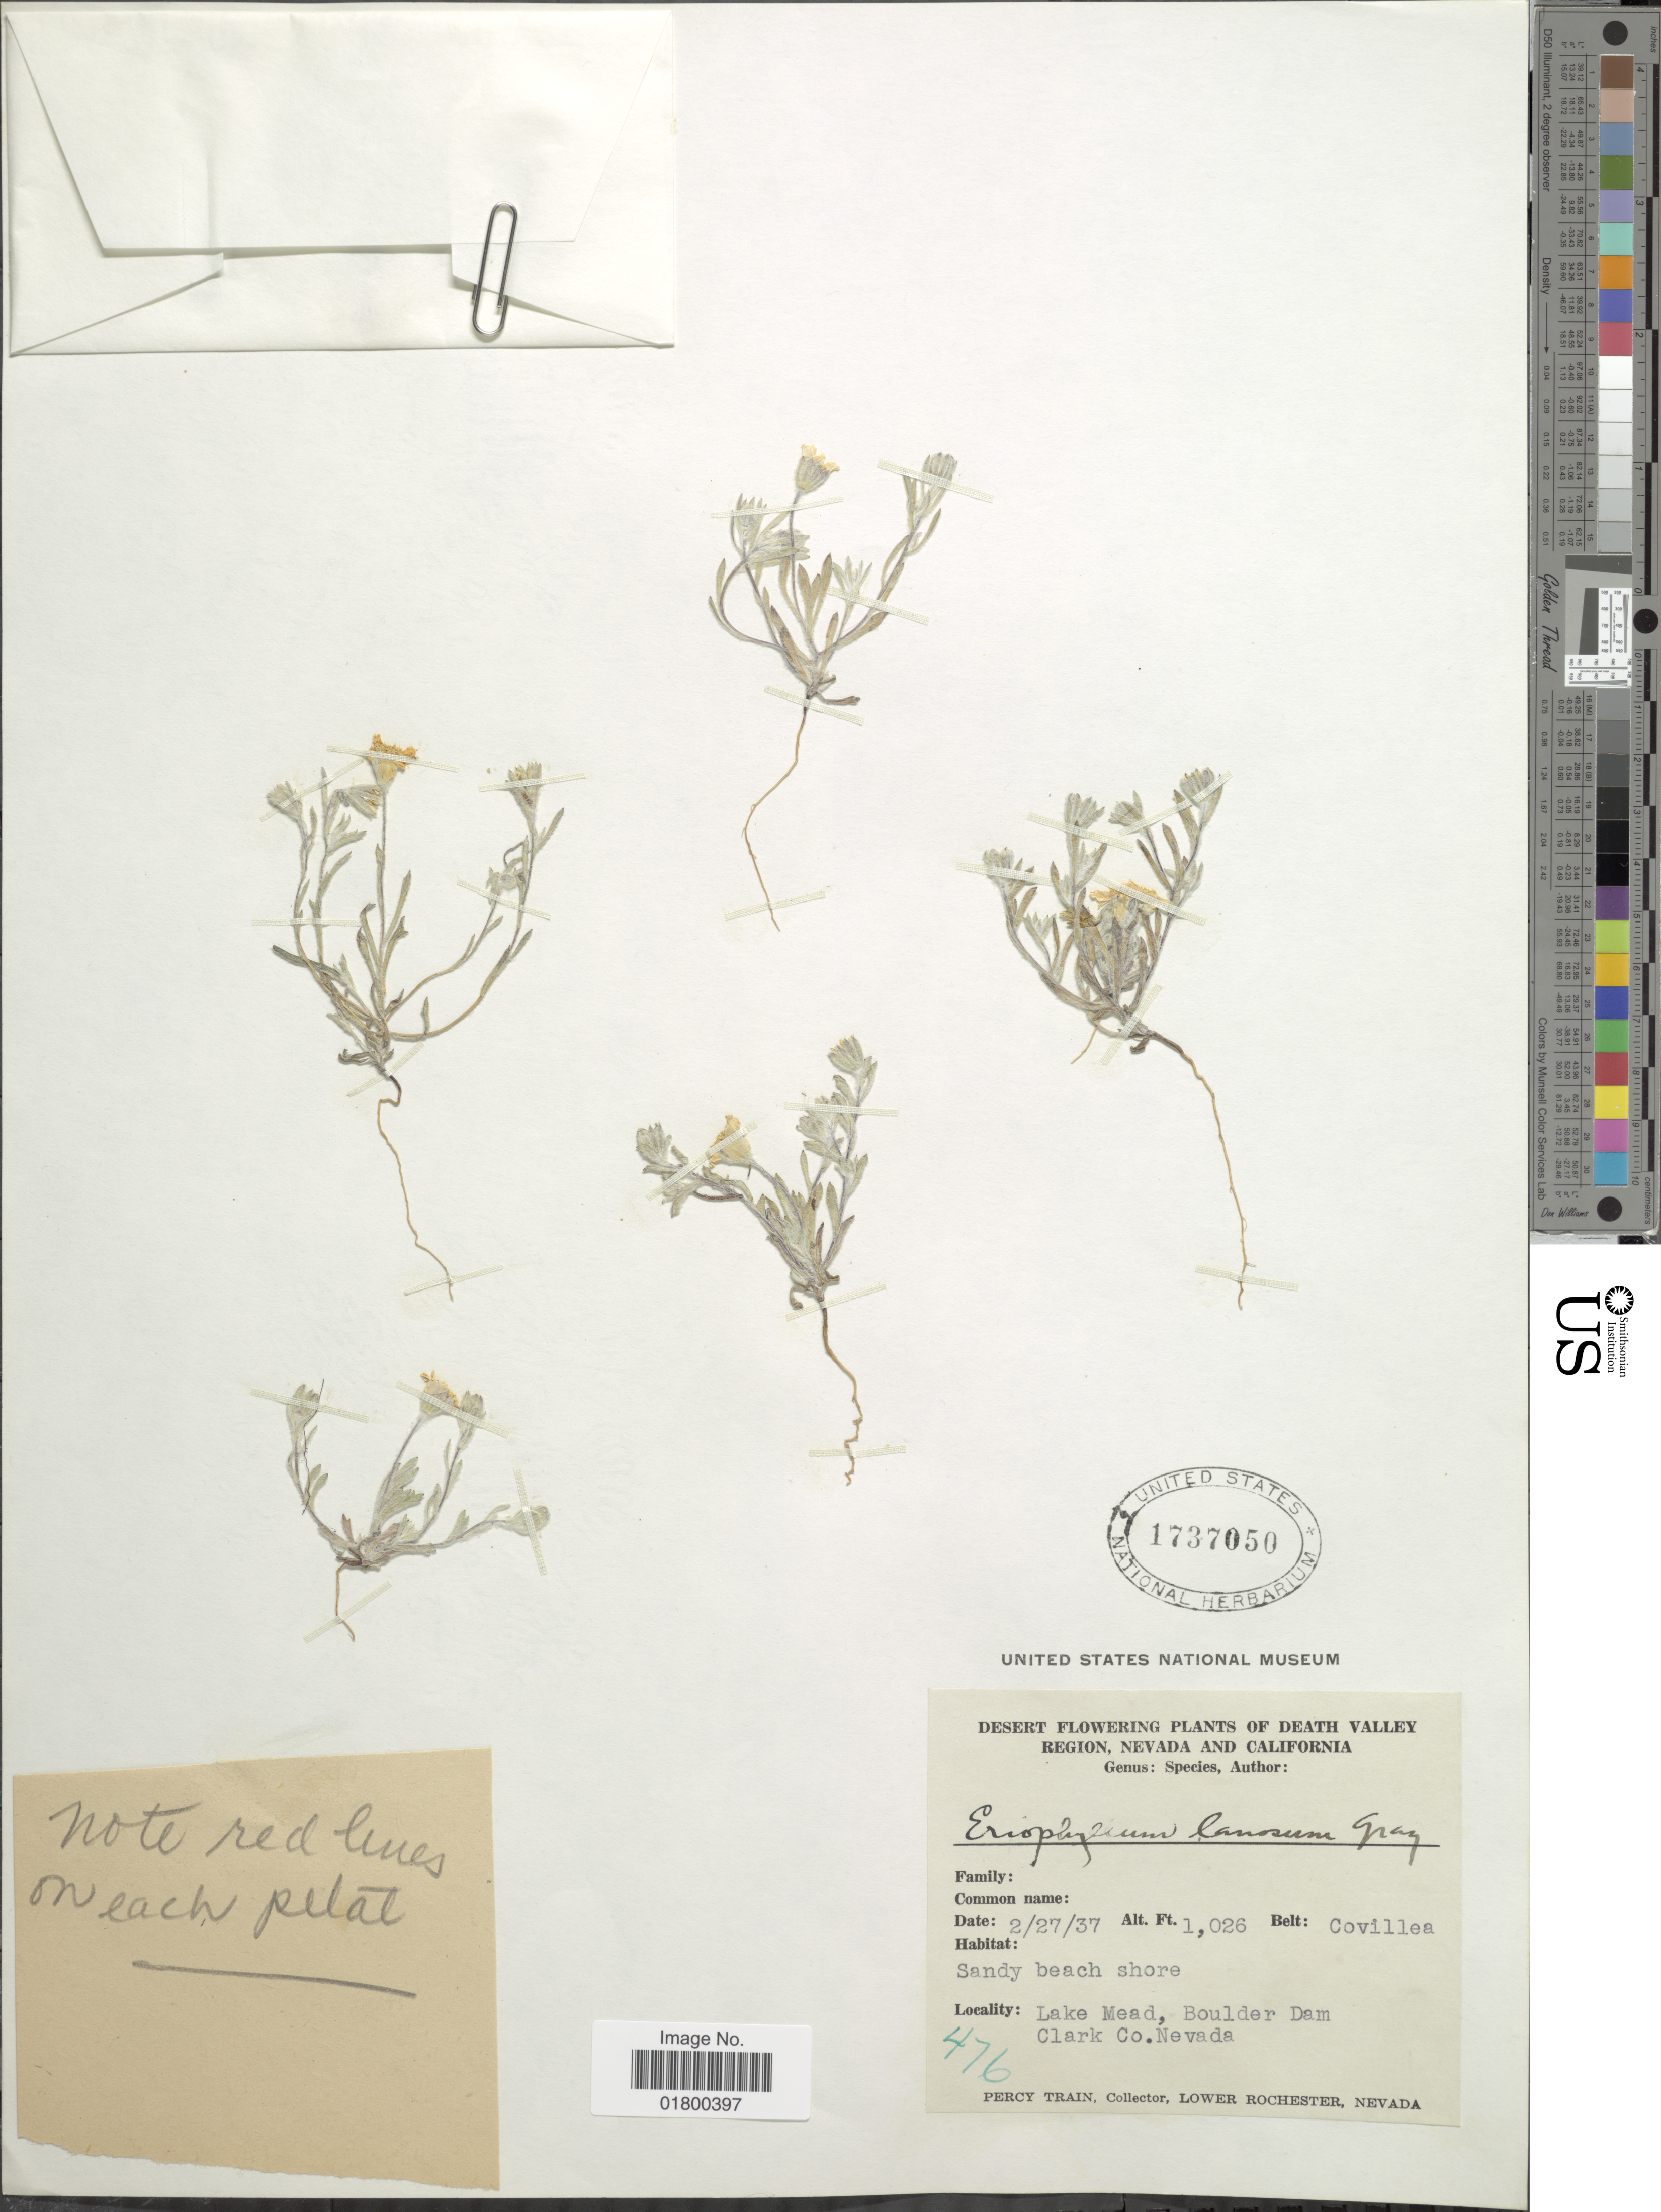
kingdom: Plantae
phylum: Tracheophyta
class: Magnoliopsida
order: Asterales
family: Asteraceae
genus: Eriophyllum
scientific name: Eriophyllum lanosum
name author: (A. Gray) A. Gray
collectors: P. Train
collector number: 476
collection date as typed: Transcribed d/m/y: 27/2/37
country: United States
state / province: Nevada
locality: Lake Mead, Boulder Dam, Clark Co., Nevada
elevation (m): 313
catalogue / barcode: US 1737050